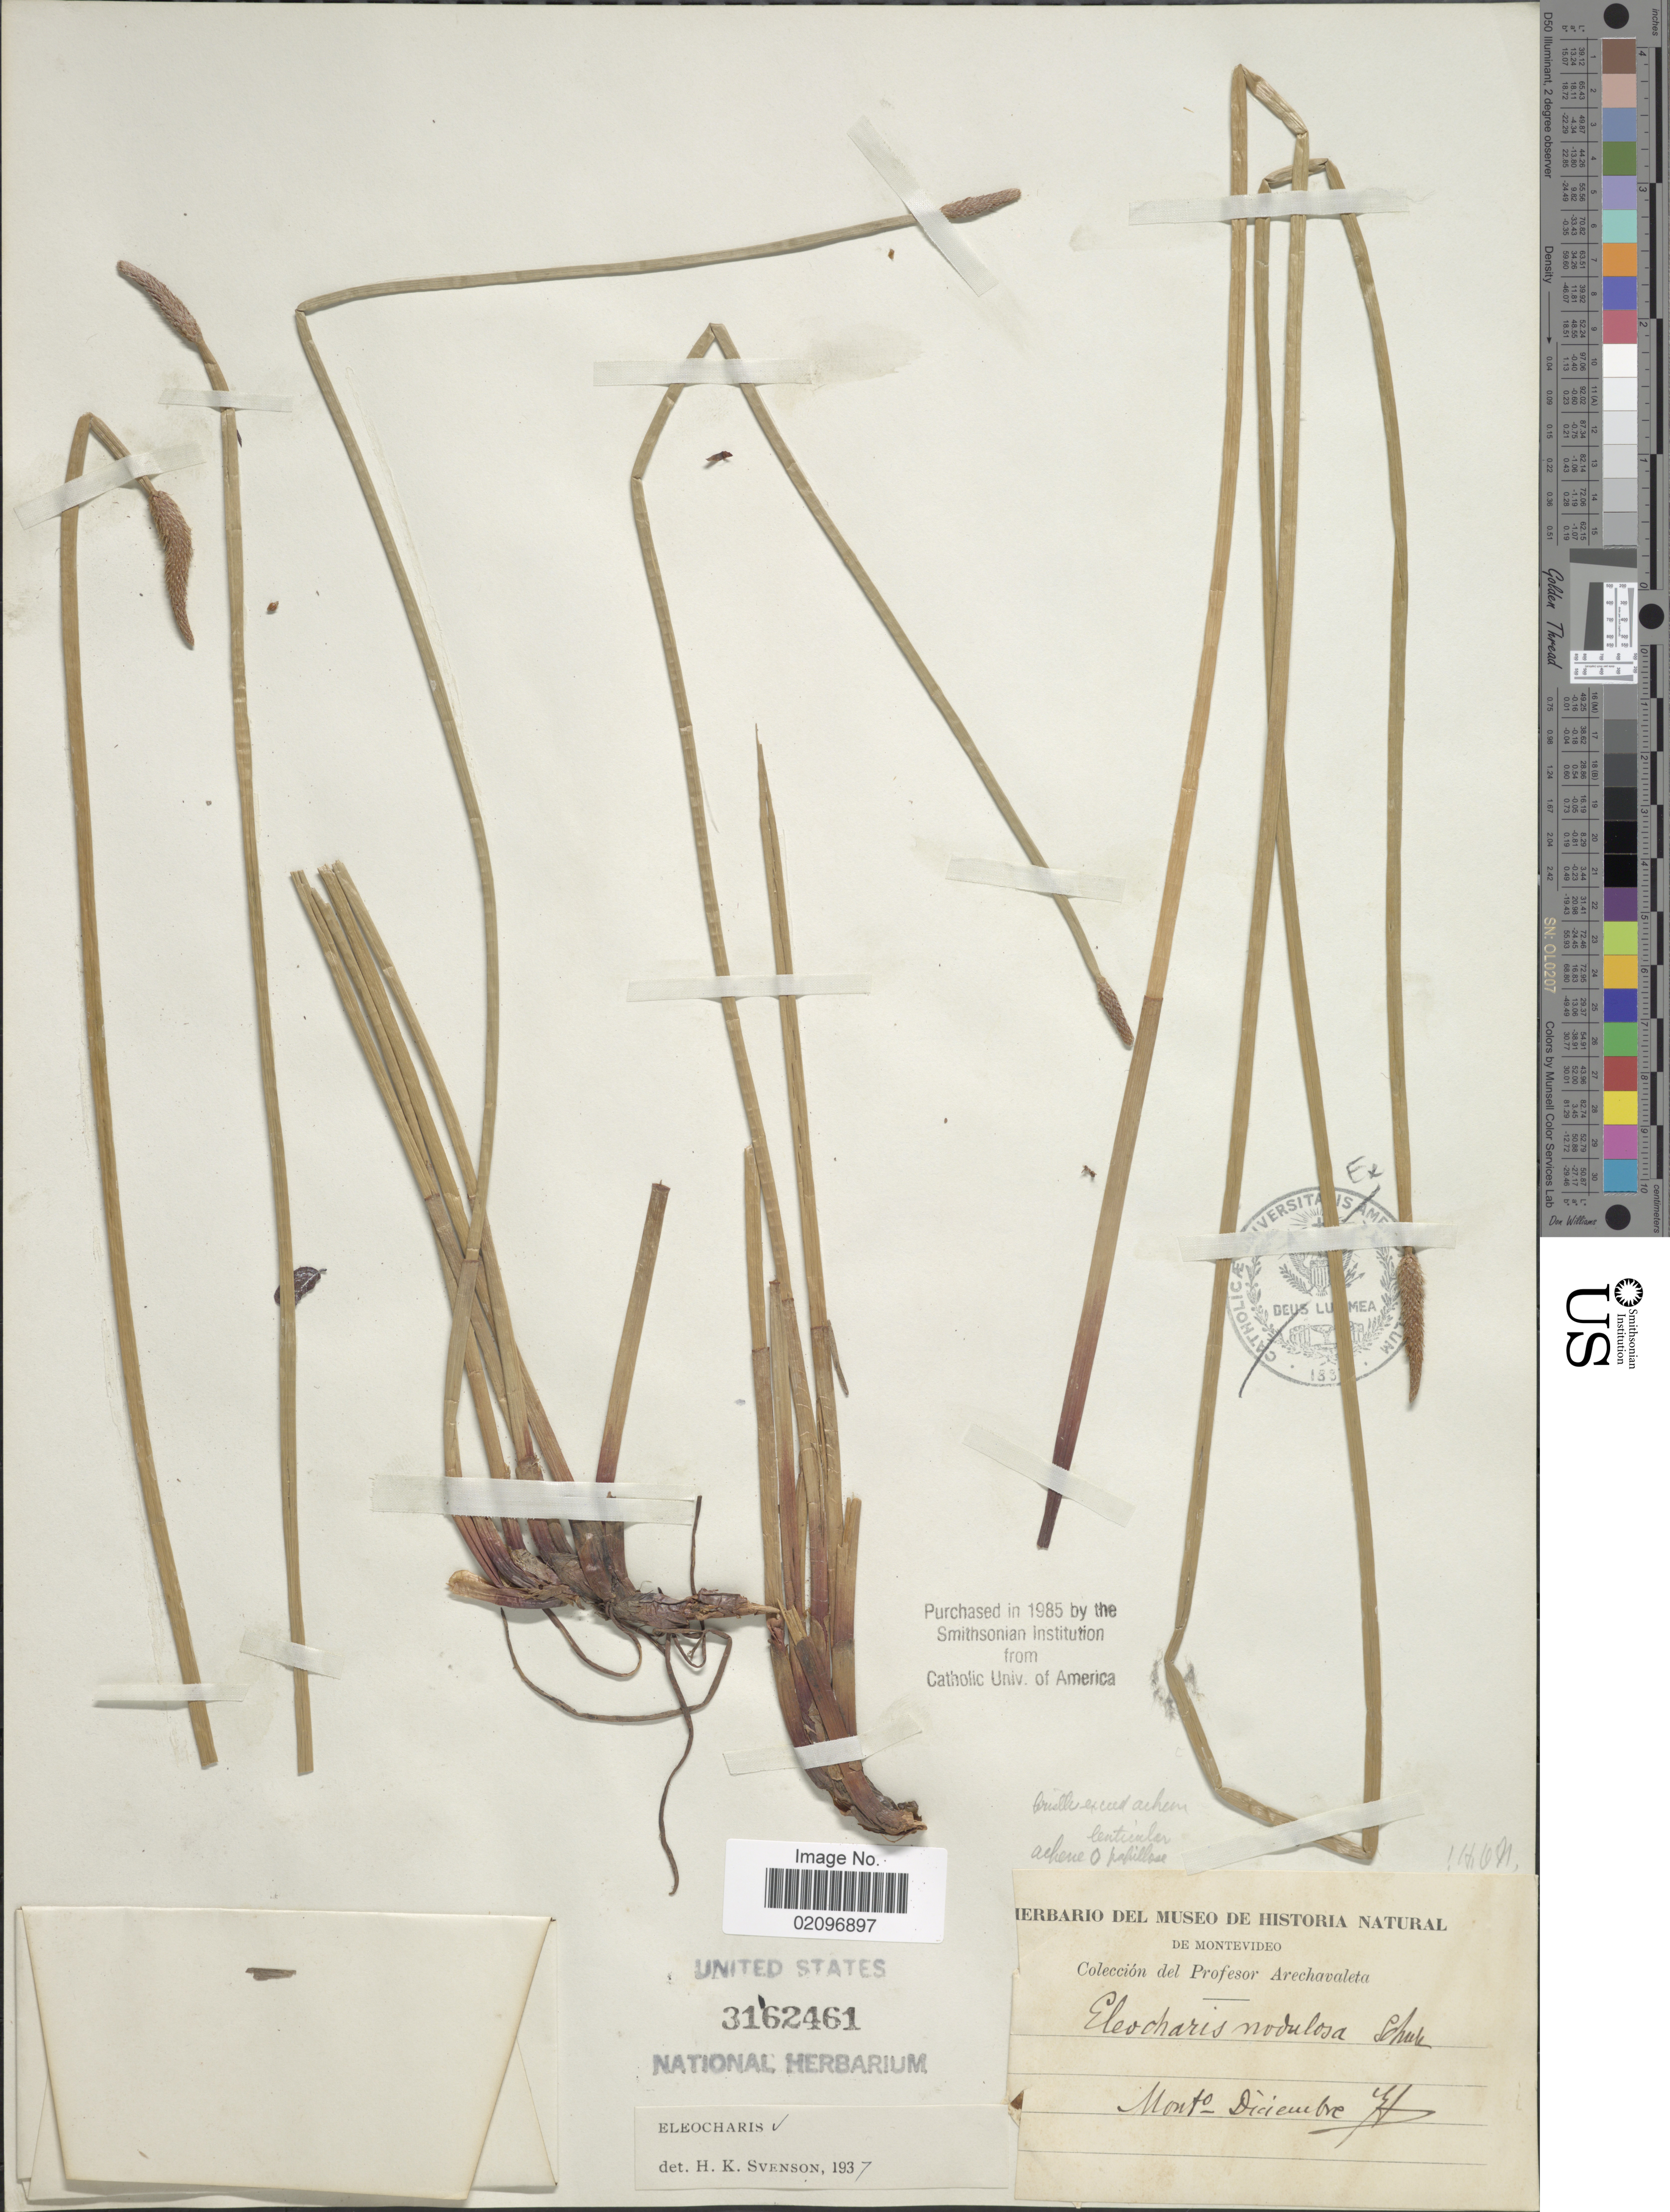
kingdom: Plantae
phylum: Tracheophyta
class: Liliopsida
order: Poales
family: Cyperaceae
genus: Eleocharis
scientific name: Eleocharis montana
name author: (Kunth) Roem. & Schult.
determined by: Strong, Mark T., (BOT), Smithsonian Institution - National Museum of Natural History (UNITED STATES)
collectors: J. Arechavaleta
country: Uruguay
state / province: Montevideo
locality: Monto.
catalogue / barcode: US 3162461